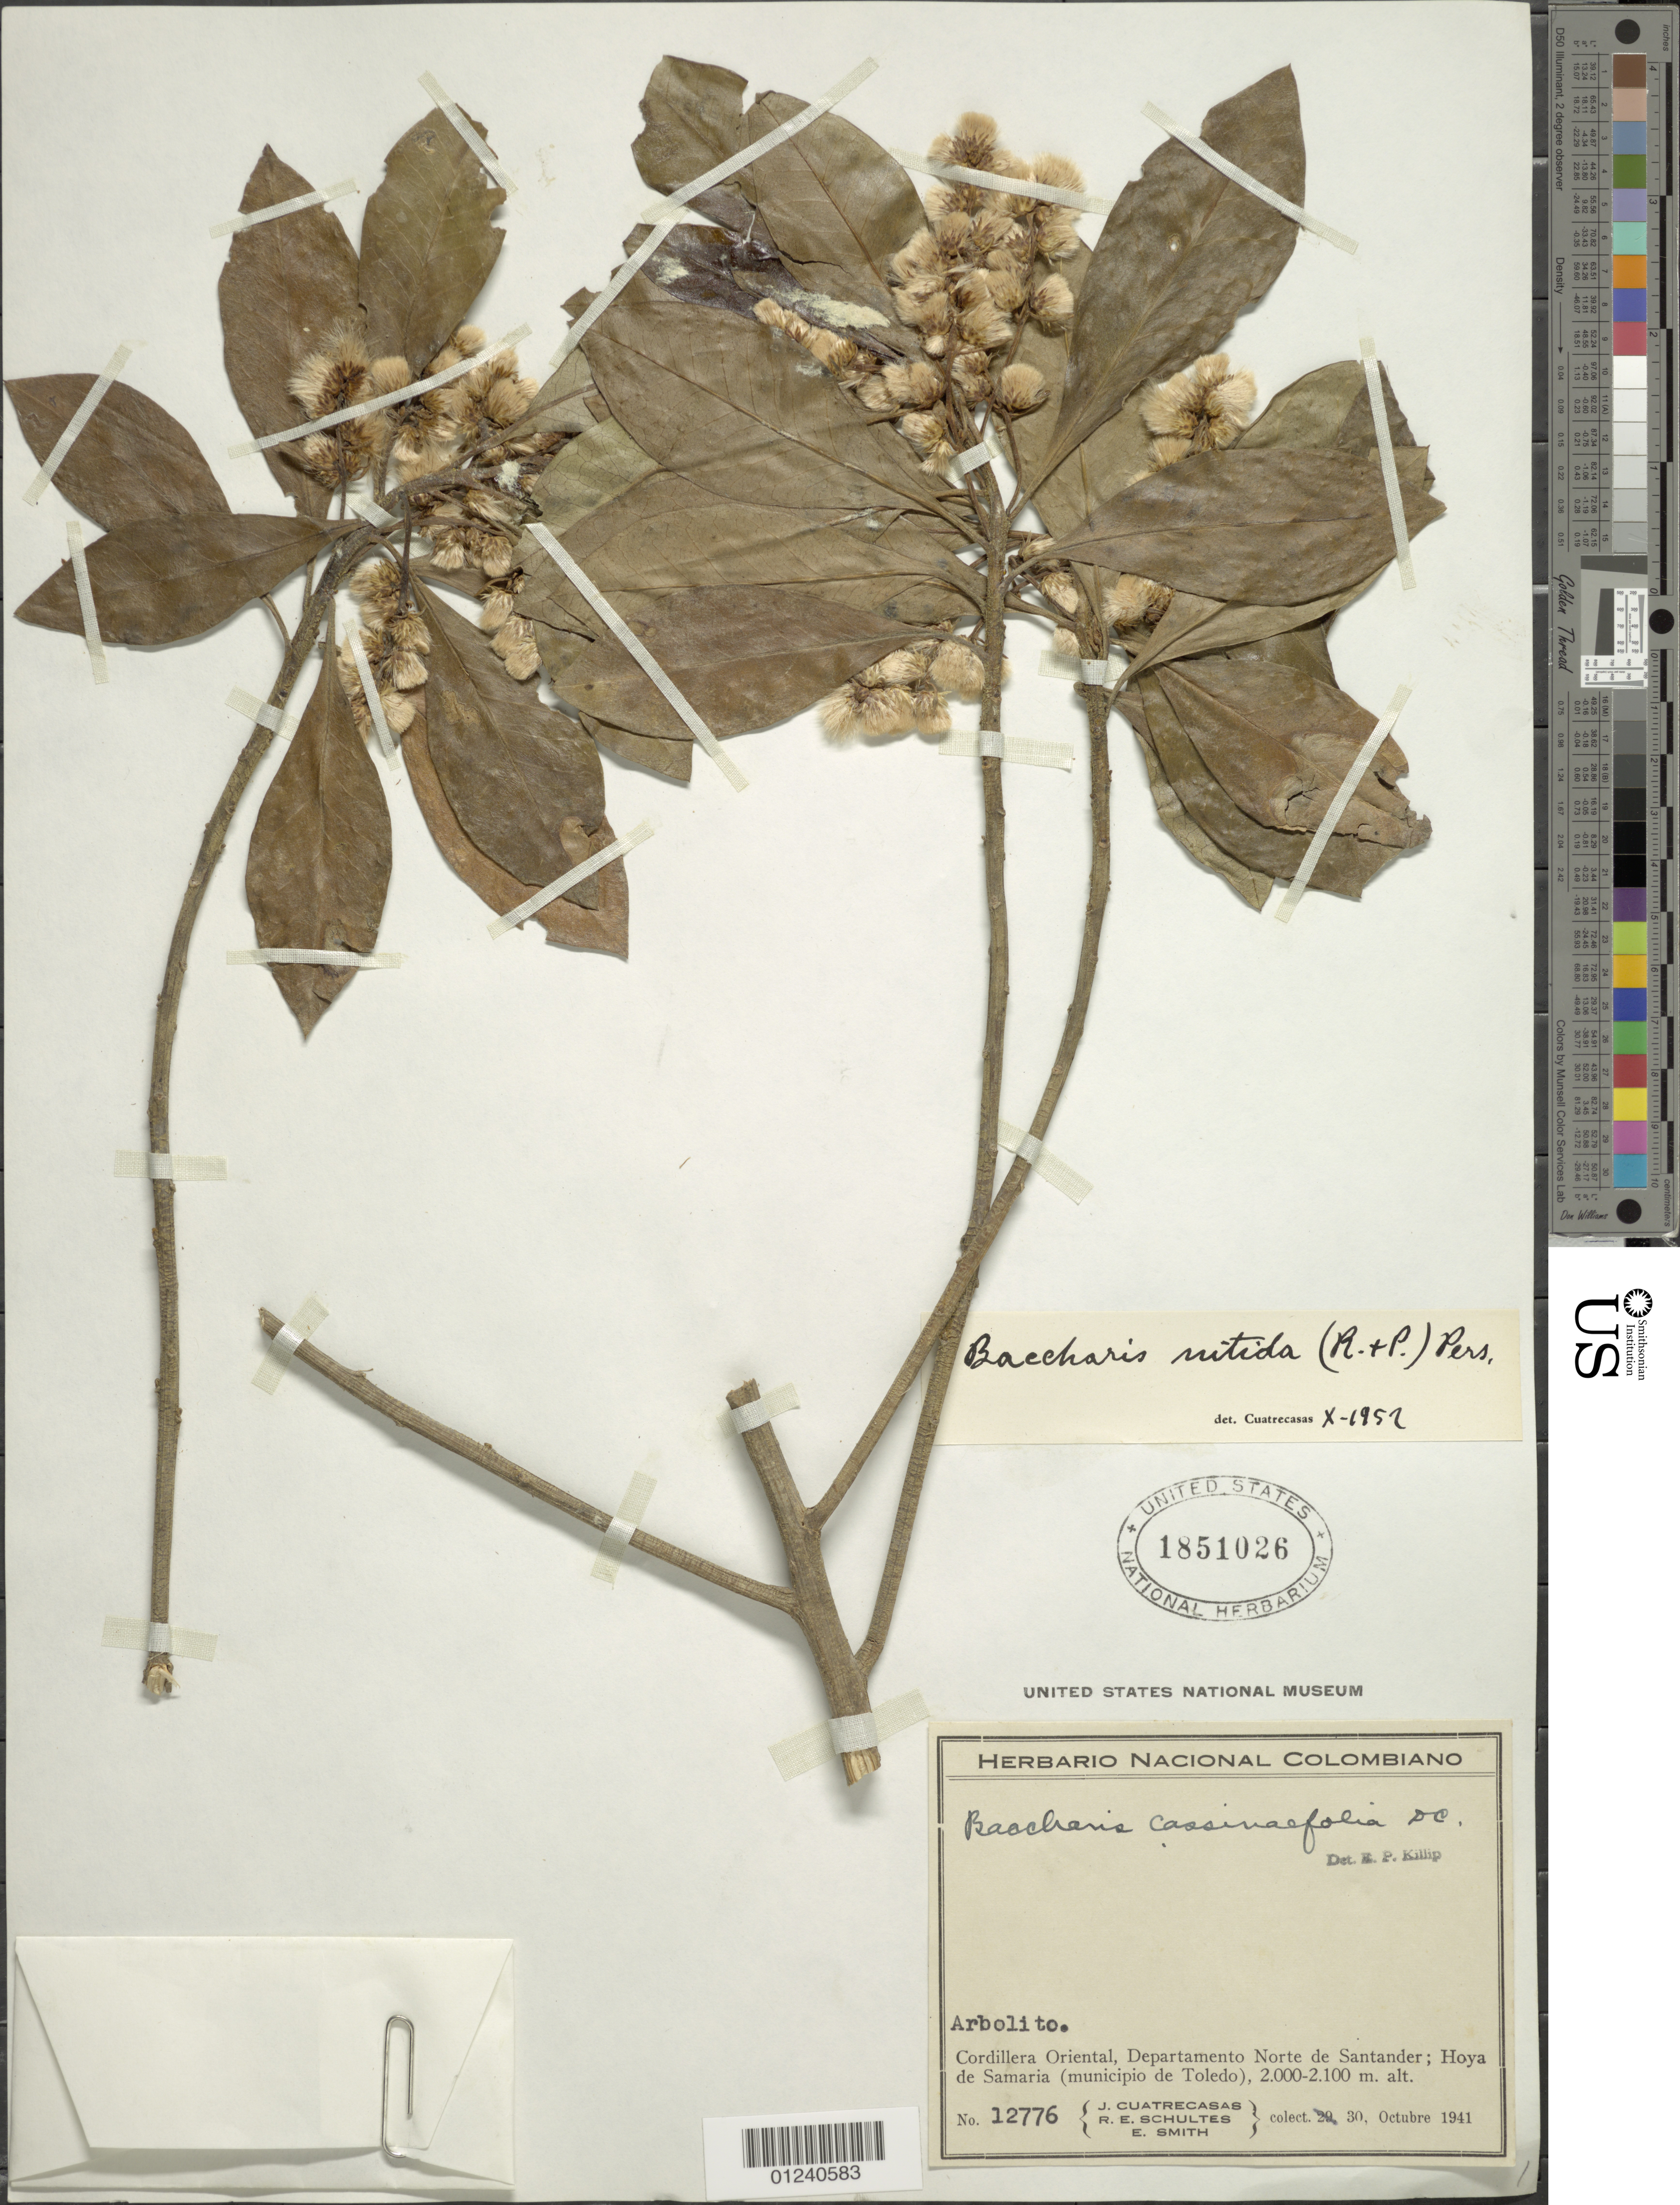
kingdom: Plantae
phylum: Tracheophyta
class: Magnoliopsida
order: Asterales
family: Asteraceae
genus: Baccharis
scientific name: Baccharis nitida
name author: (Ruiz & Pav.) Pers.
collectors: J. Cuatrecasas, R. E. Schultes & C. E. Smith Jr.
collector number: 12776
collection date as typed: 30 Oct 1941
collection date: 1941-10-30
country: Colombia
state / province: Norte de Santander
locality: Cordillera Oriental; Hoja de Samaria (municipio de Toledo)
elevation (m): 2000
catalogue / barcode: US 1851026